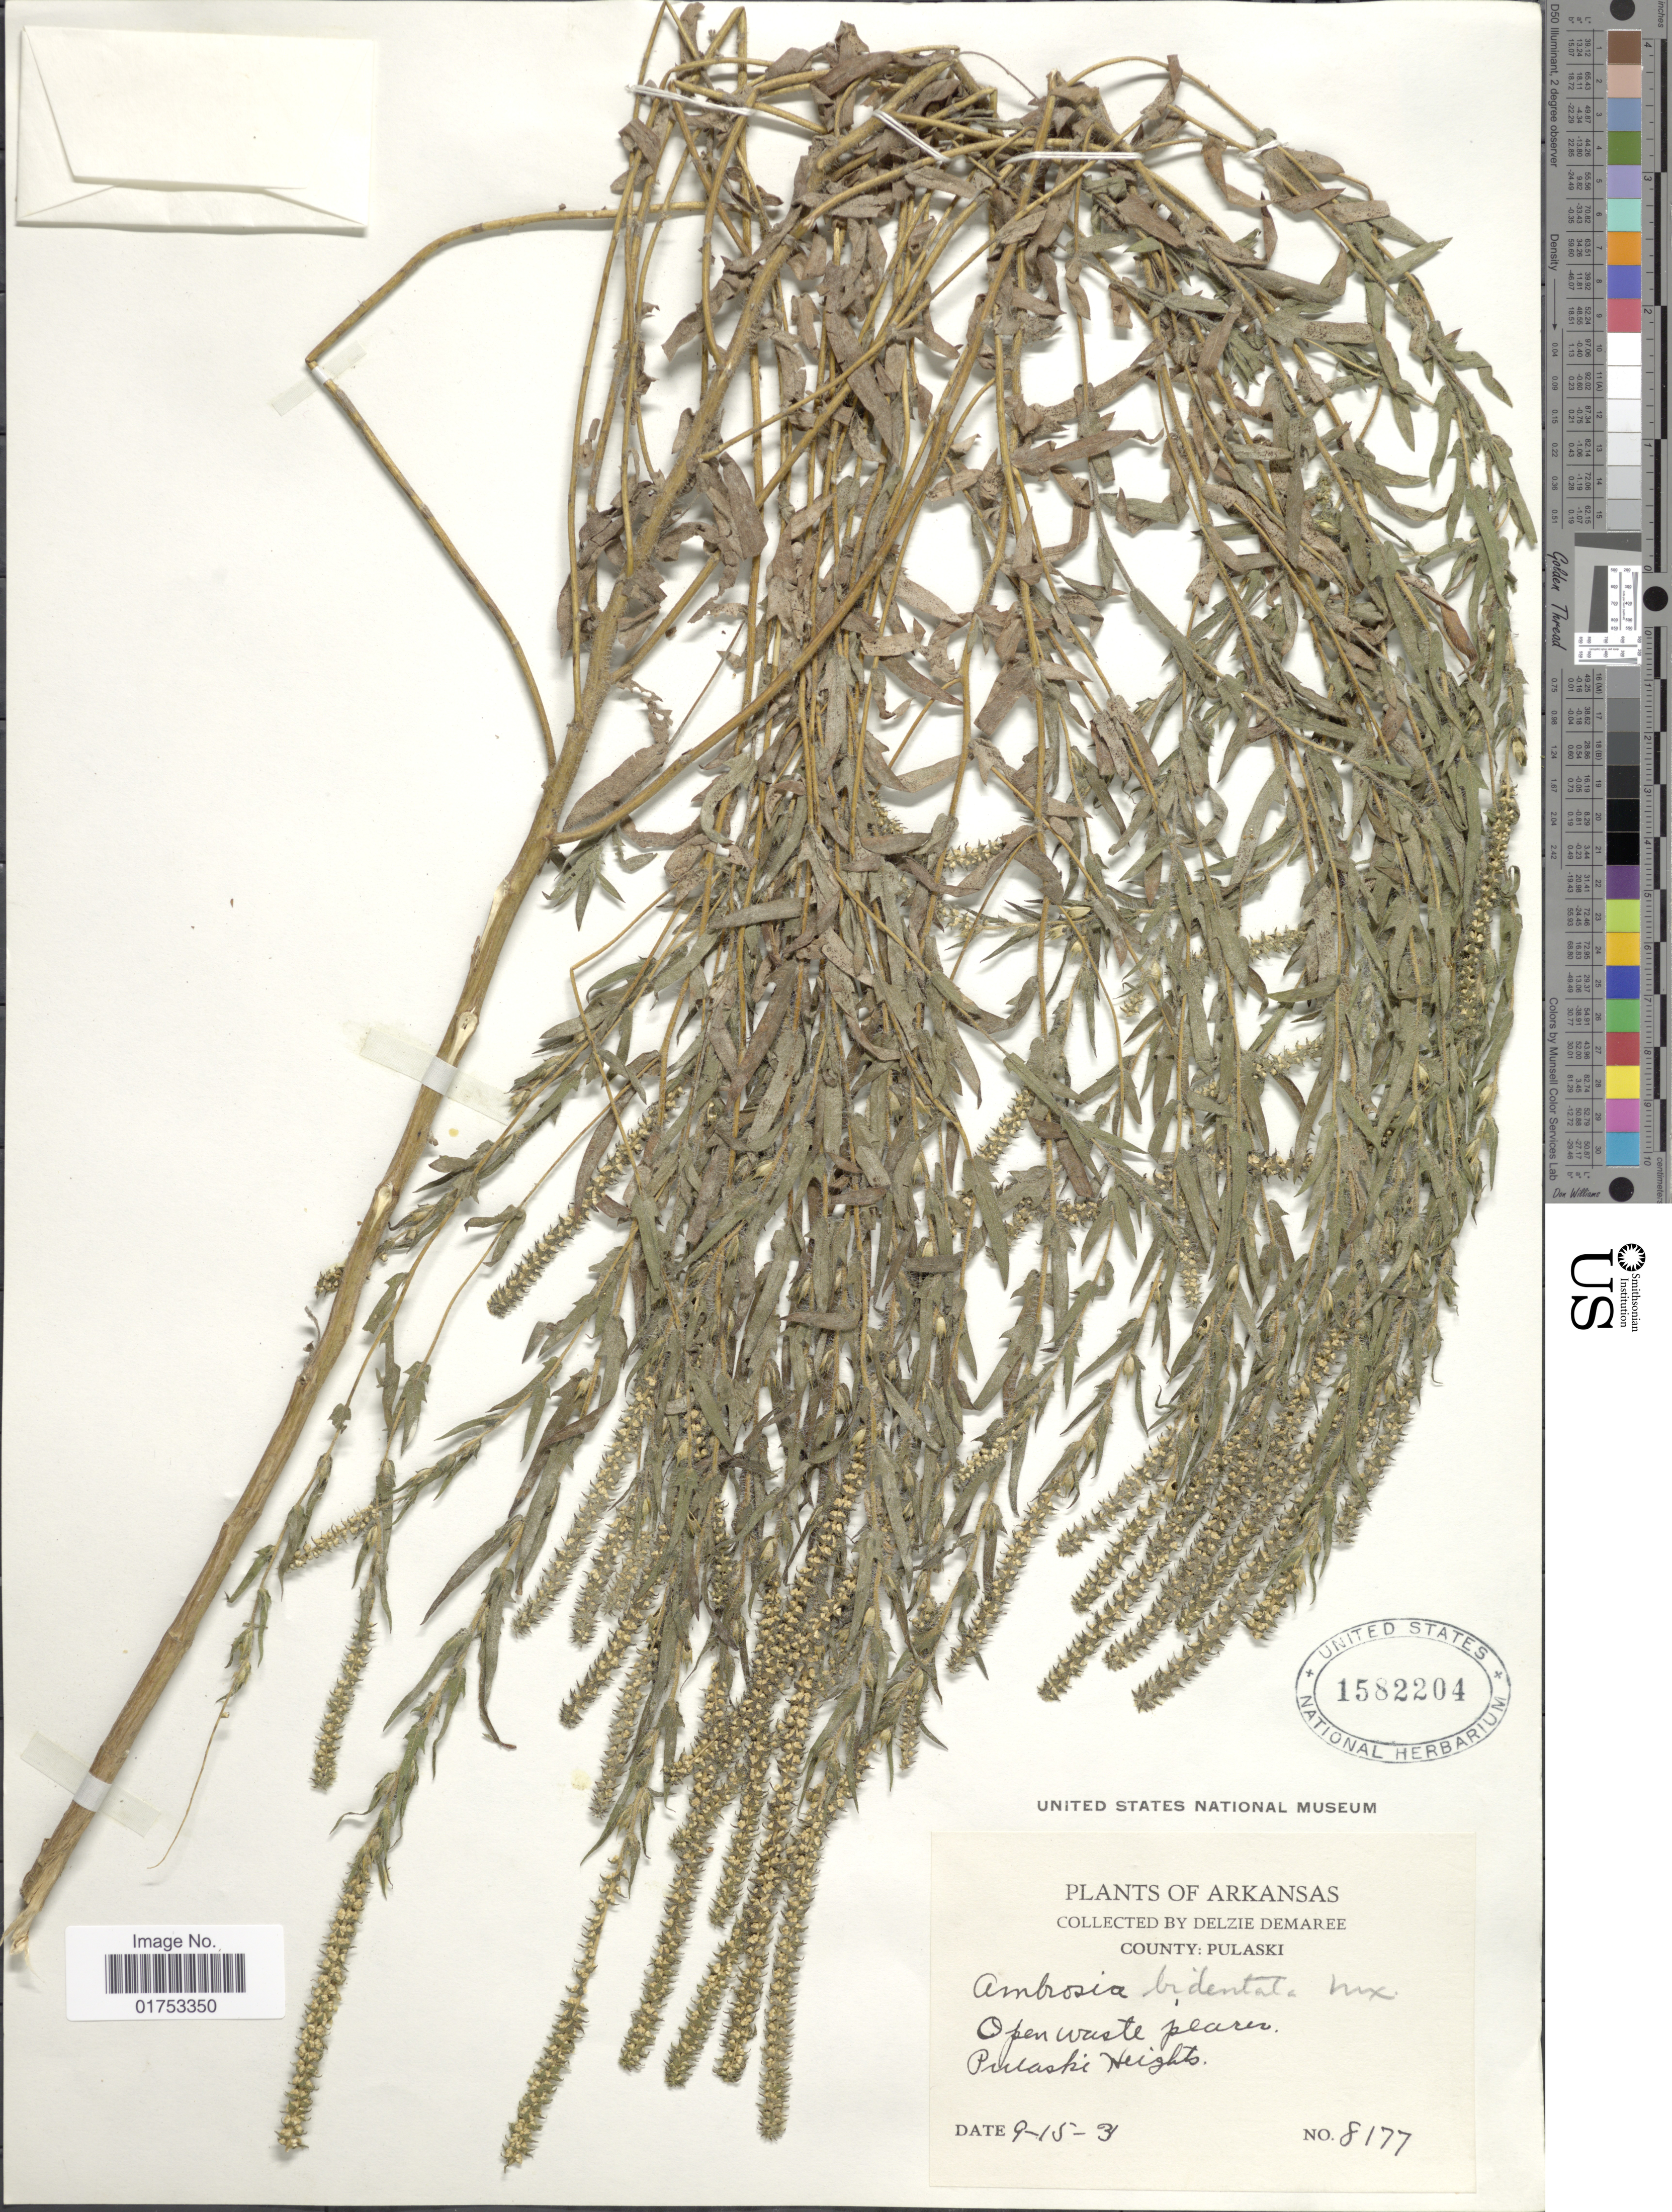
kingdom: Plantae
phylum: Tracheophyta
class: Magnoliopsida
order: Asterales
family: Asteraceae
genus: Ambrosia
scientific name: Ambrosia bidentata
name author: Michx.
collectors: D. Demaree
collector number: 8177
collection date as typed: Transcribed d/m/y: 15/9/31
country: United States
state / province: Arkansas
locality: County Pulaski, Pulaski Heights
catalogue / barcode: US 1582204